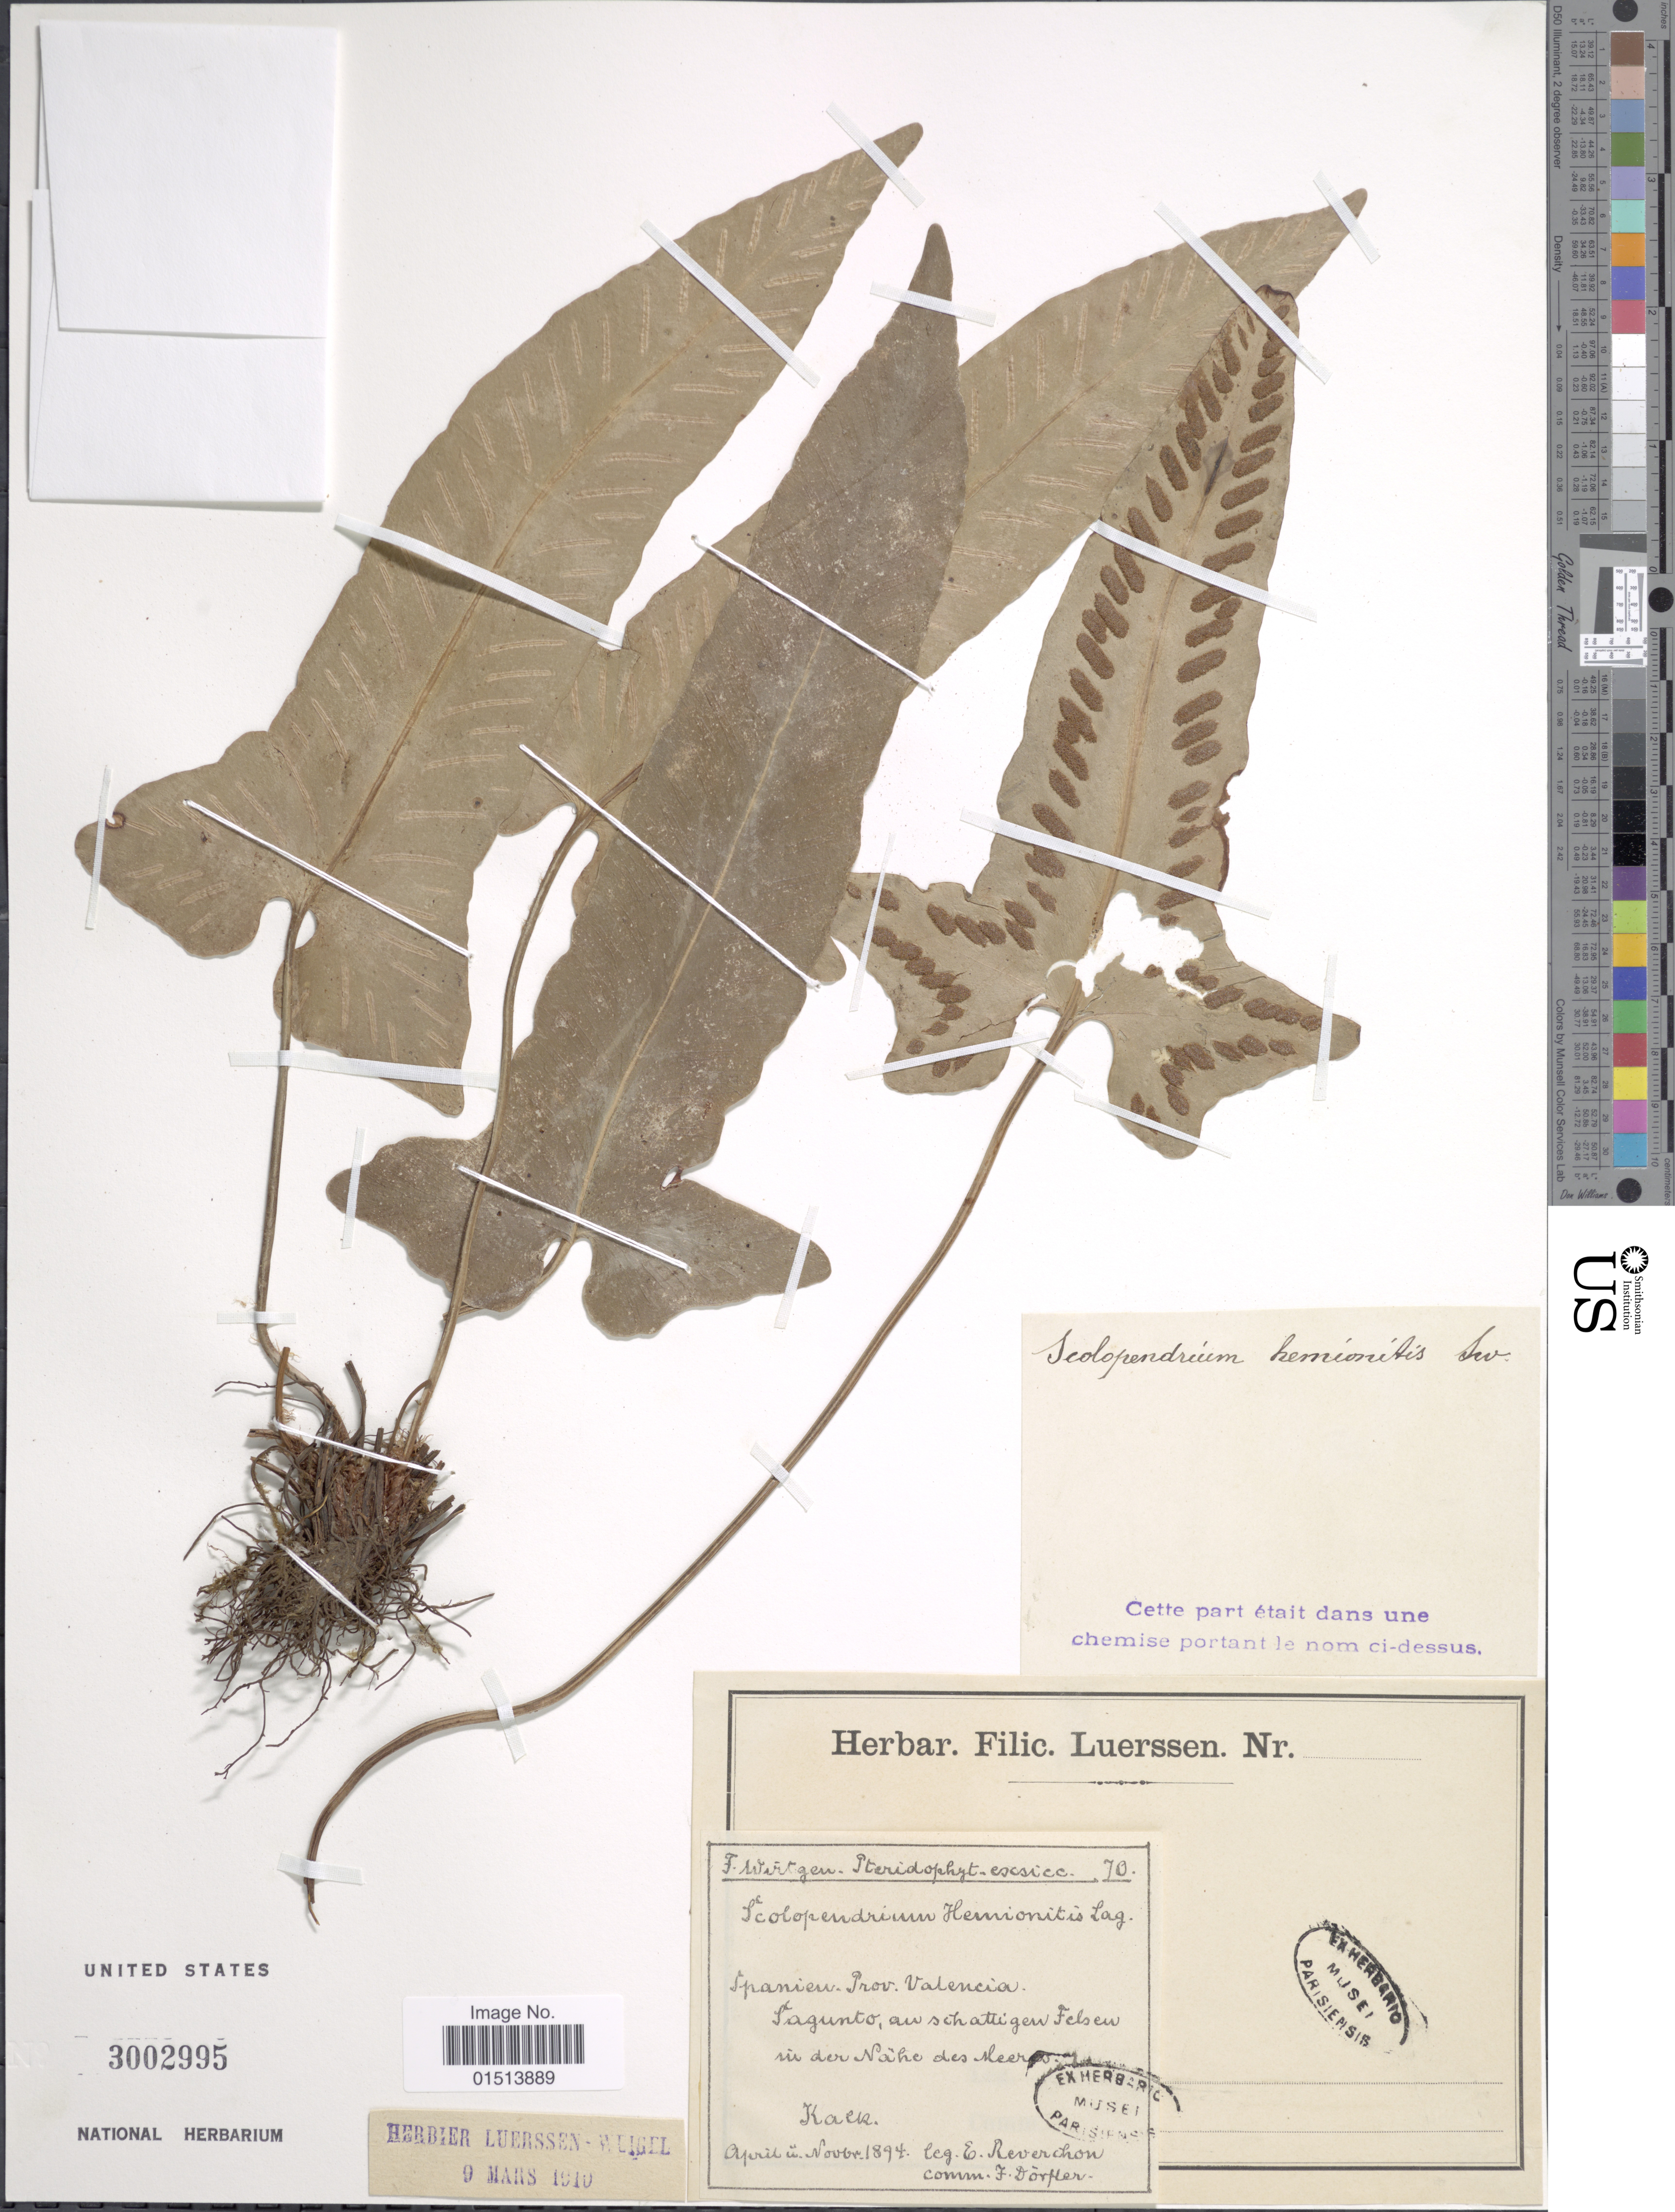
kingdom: Plantae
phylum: Tracheophyta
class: Polypodiopsida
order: Polypodiales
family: Aspleniaceae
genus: Asplenium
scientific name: Asplenium hemionitis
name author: L.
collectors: E. Reverchon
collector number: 70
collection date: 1894-04/1894-11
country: Spain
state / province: Valenciana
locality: Spanien, prov. Valencia, Sagunto.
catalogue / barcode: US 3002995